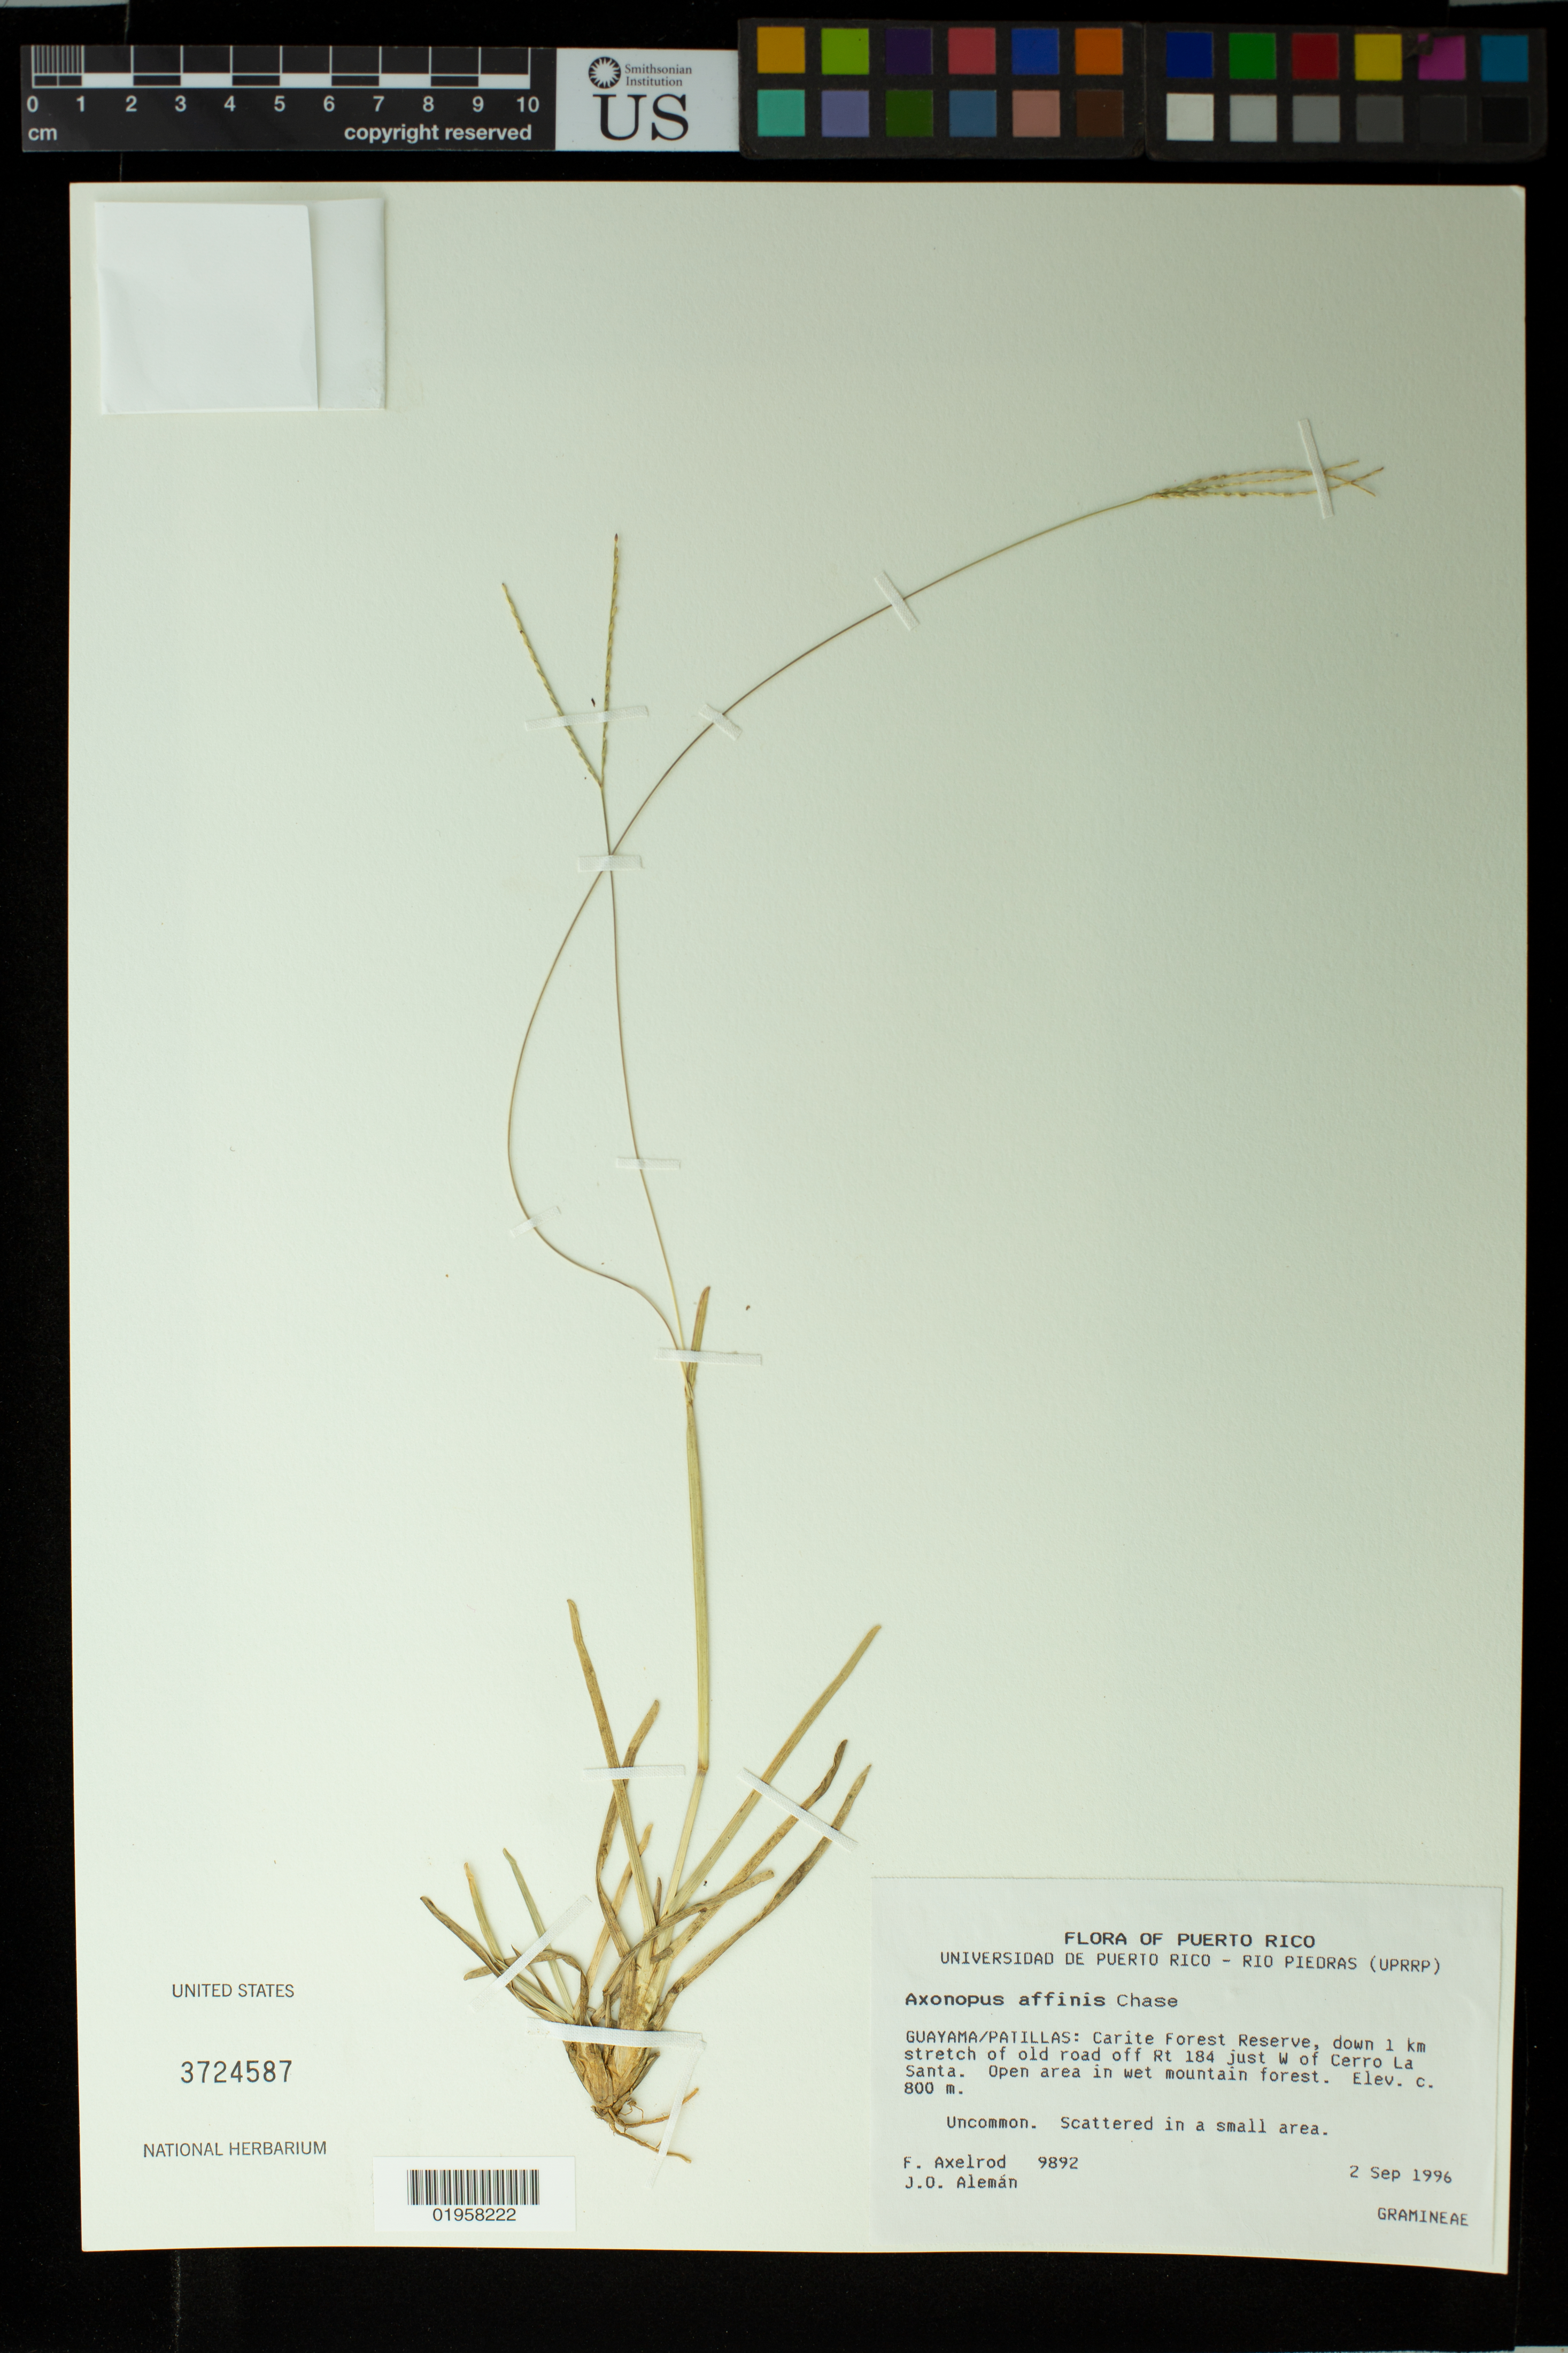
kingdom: Plantae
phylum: Tracheophyta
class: Liliopsida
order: Poales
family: Poaceae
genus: Axonopus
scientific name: Axonopus fissifolius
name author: (Raddi) Kuhlm.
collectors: F. S. Axelrod & J. Aleman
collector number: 9892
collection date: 1996-09-02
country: Puerto Rico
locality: Guayama/Patillas: Carite Forest Reserve, down 1 km stretch of old road off Rt 184 just W of Cerro La Santa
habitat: Open area in wet mountain forest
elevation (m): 800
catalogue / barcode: US 3724587